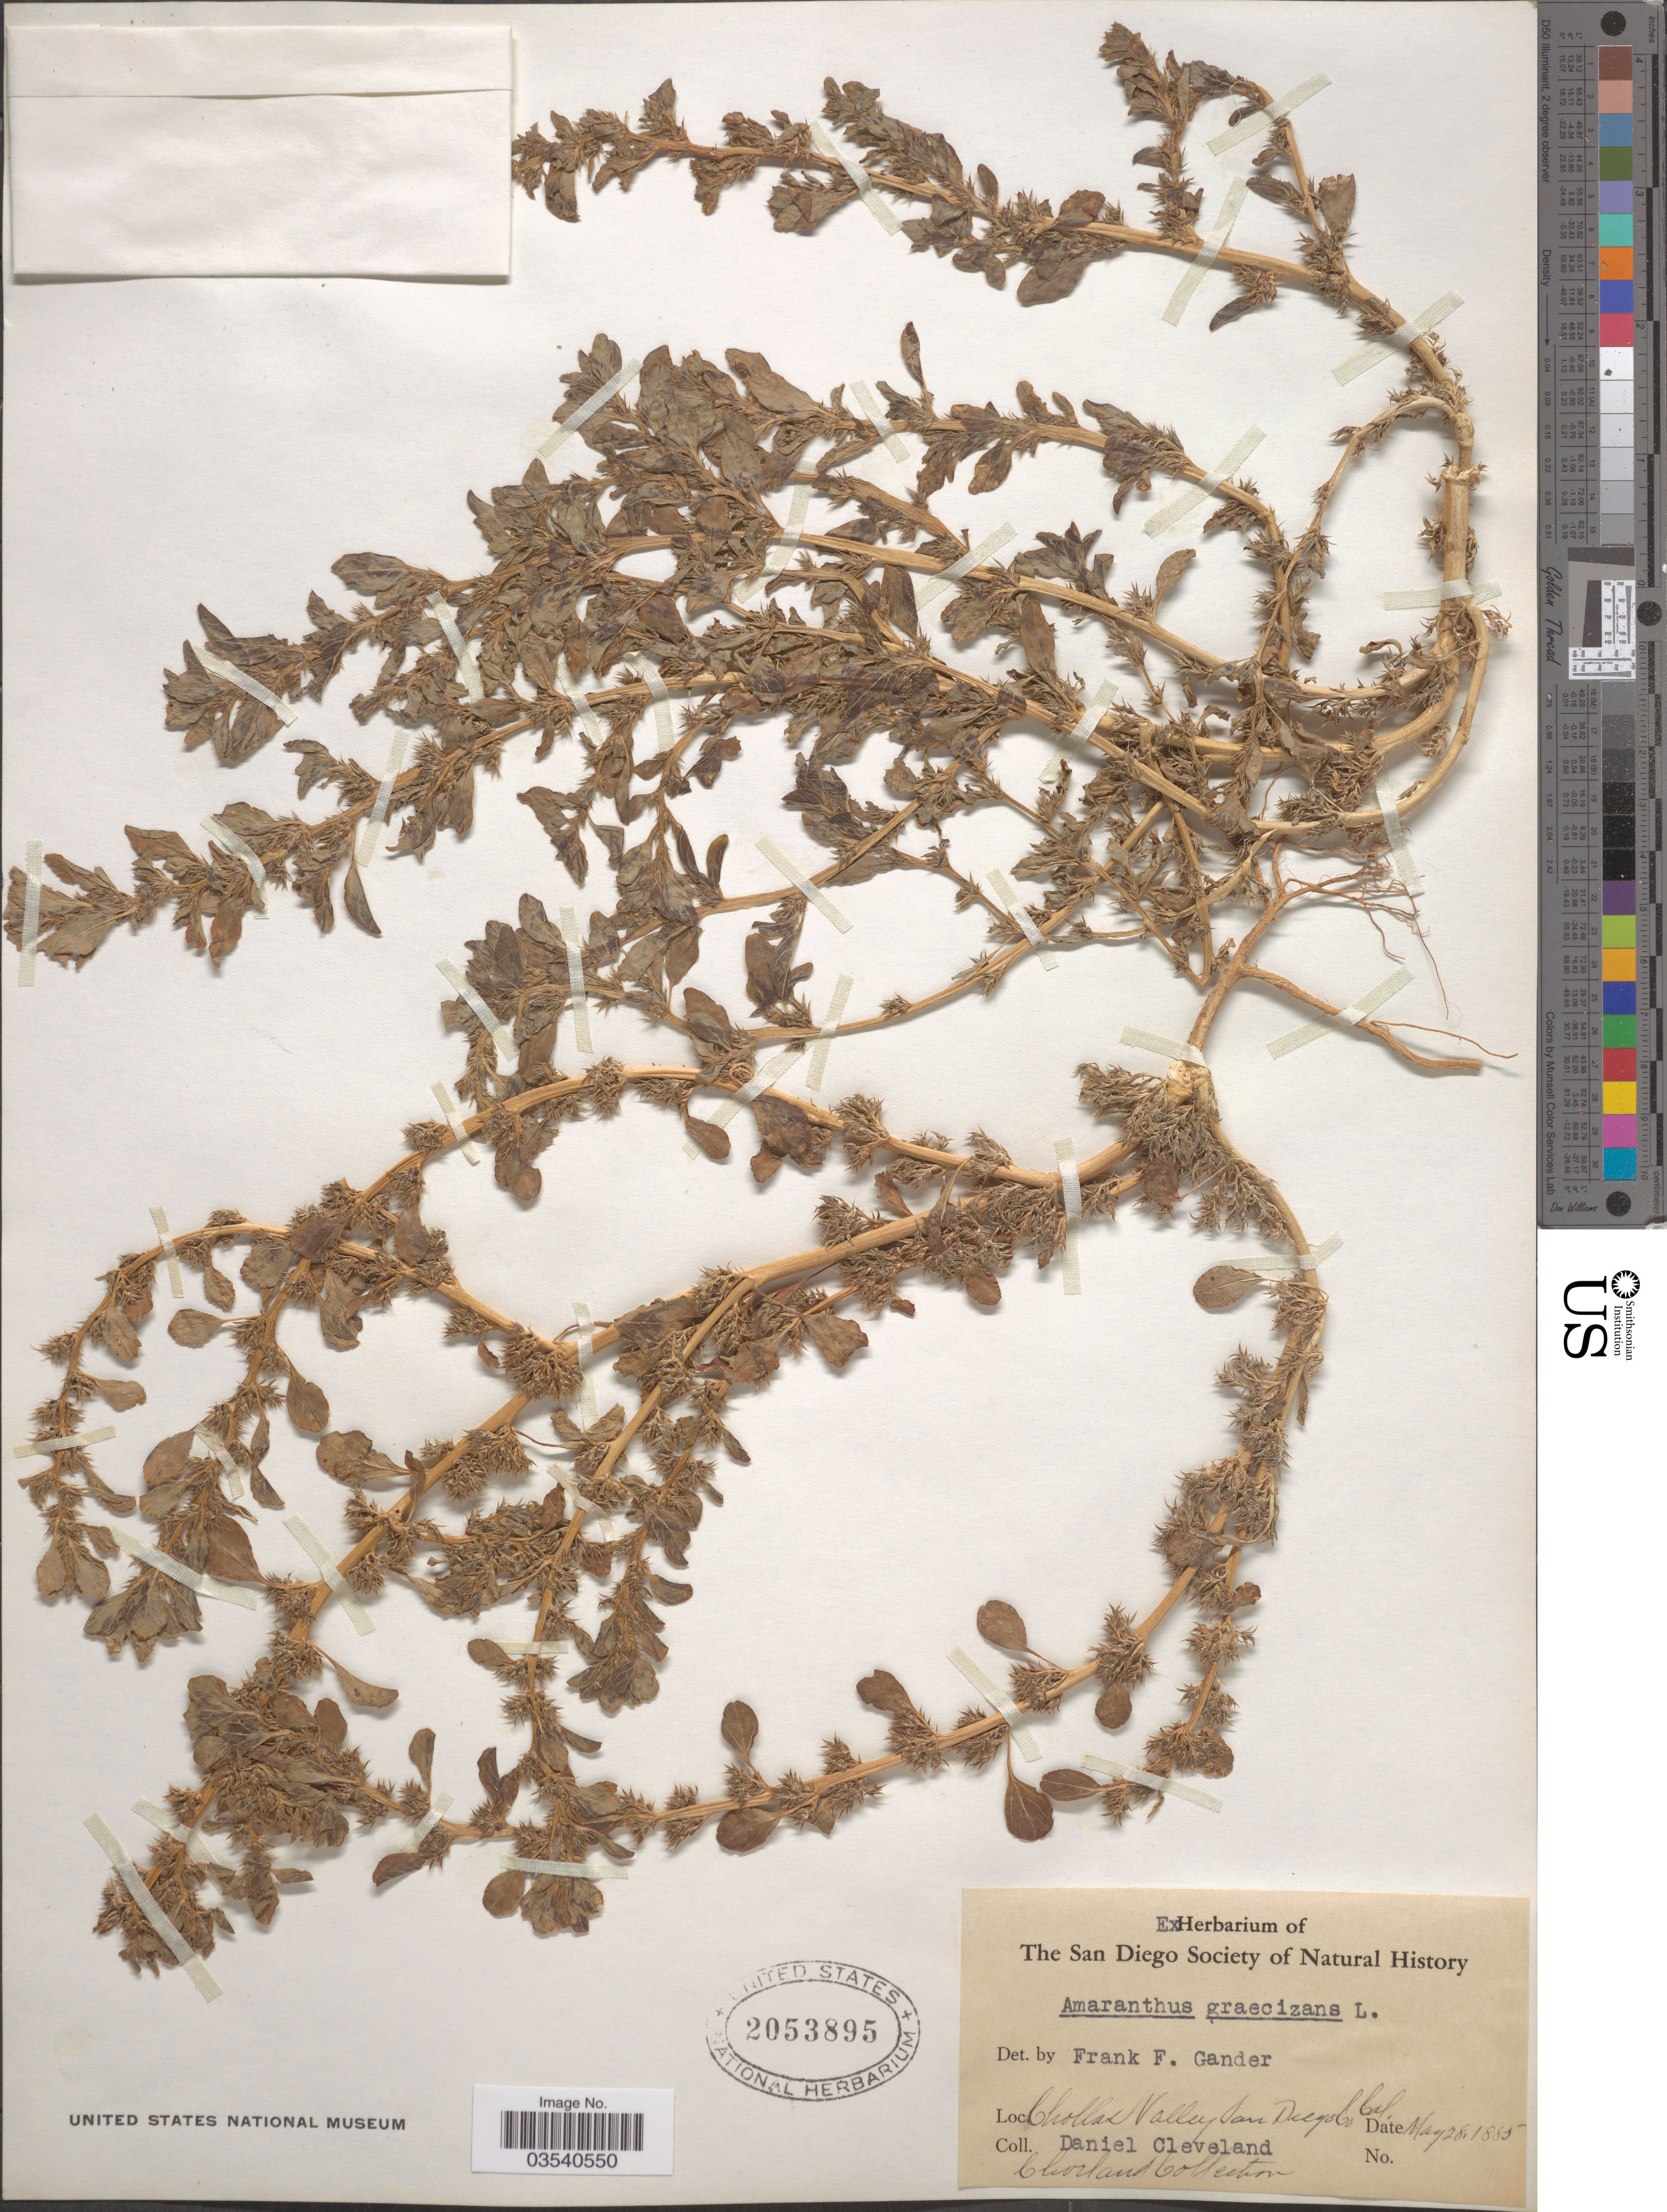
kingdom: Plantae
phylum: Tracheophyta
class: Magnoliopsida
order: Caryophyllales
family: Amaranthaceae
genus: Amaranthus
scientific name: Amaranthus graecizans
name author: L.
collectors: D. Cleveland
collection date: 1885-05-28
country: United States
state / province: California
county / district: San Diego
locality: Chollas Valley San Diego Co.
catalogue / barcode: US 2053895